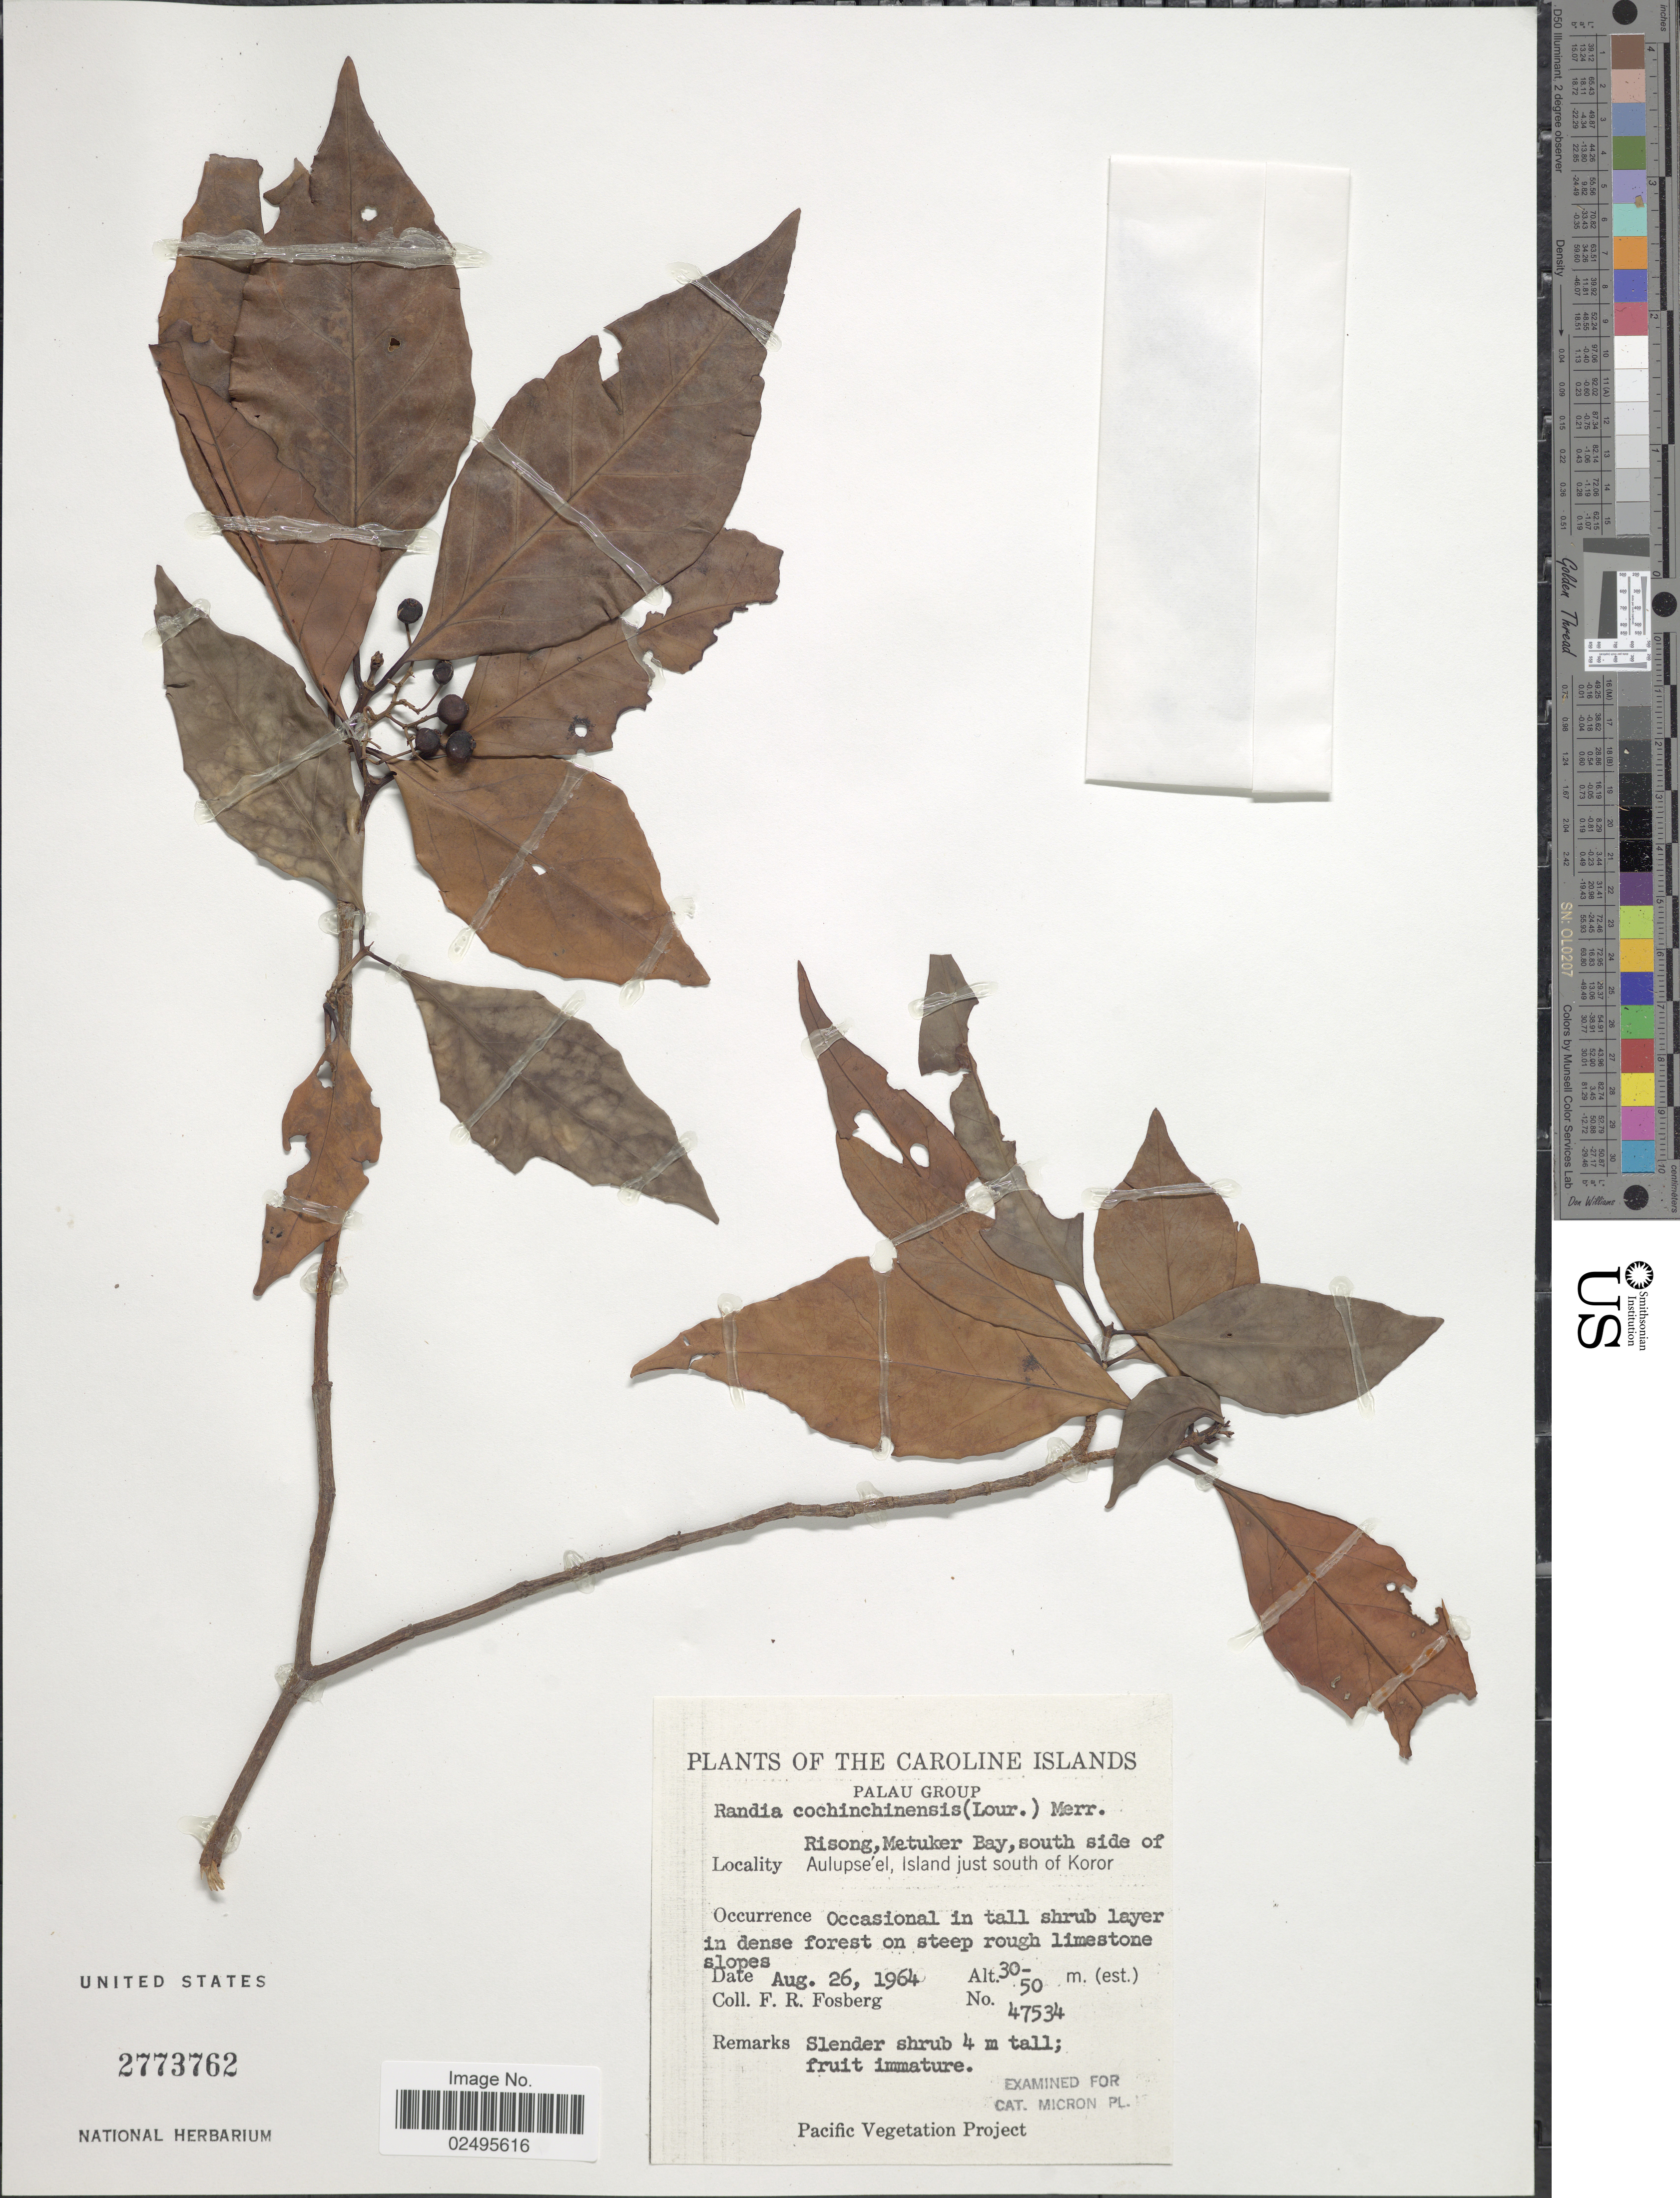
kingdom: Plantae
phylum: Tracheophyta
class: Magnoliopsida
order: Gentianales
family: Rubiaceae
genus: Aidia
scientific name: Aidia graeffei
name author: (Reinecke) Tirveng.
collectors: F. R. Fosberg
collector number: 47534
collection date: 1964-08-26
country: Palau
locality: The Caroline Islands. Palau Group. Risong, Metuker Bay, south side of Aulupse'el, Island just south of Koror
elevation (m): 30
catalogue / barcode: US 2773762